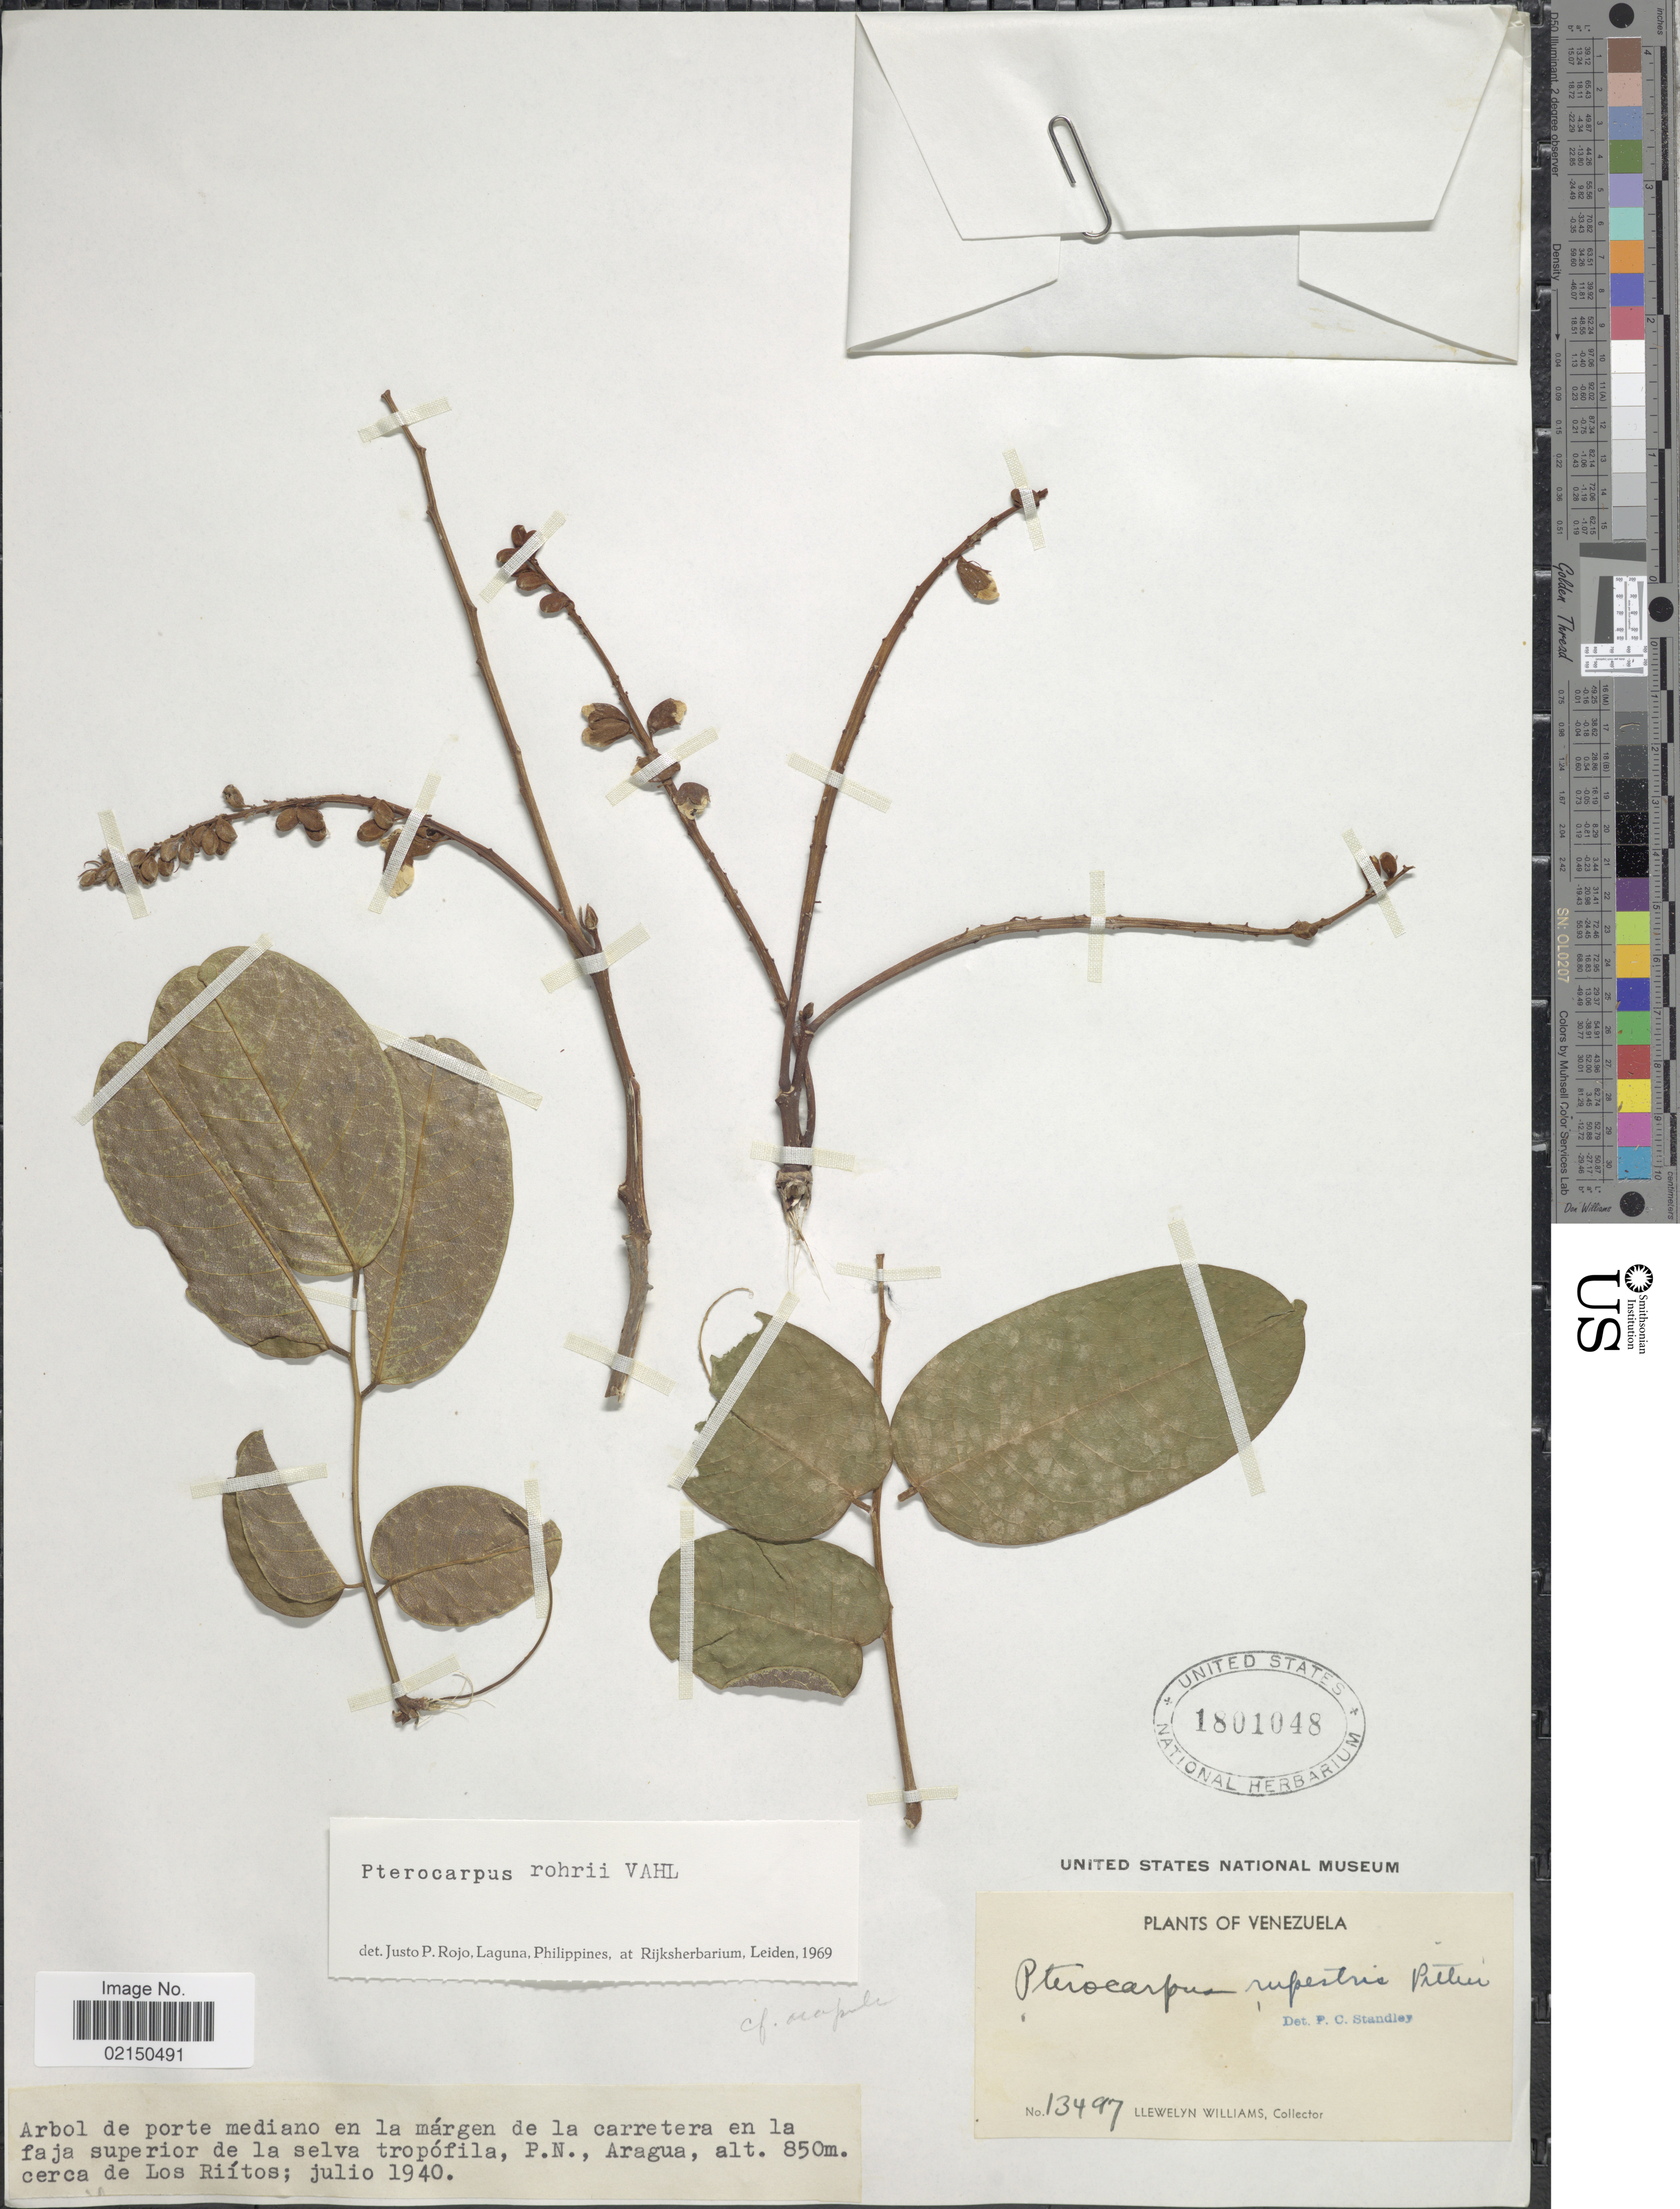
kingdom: Plantae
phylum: Tracheophyta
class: Magnoliopsida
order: Fabales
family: Fabaceae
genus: Pterocarpus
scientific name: Pterocarpus rohrii var. rubiginosus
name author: Schery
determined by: Klitgaard, B. B.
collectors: Ll. Williams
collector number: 13497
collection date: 1940-07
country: Venezuela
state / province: Aragua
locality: Arbol de porte mediano en la margen de la carretera en la faja superior de la selva tropofila, P.N., cerca de Los Riitos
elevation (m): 850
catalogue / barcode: US 1801048